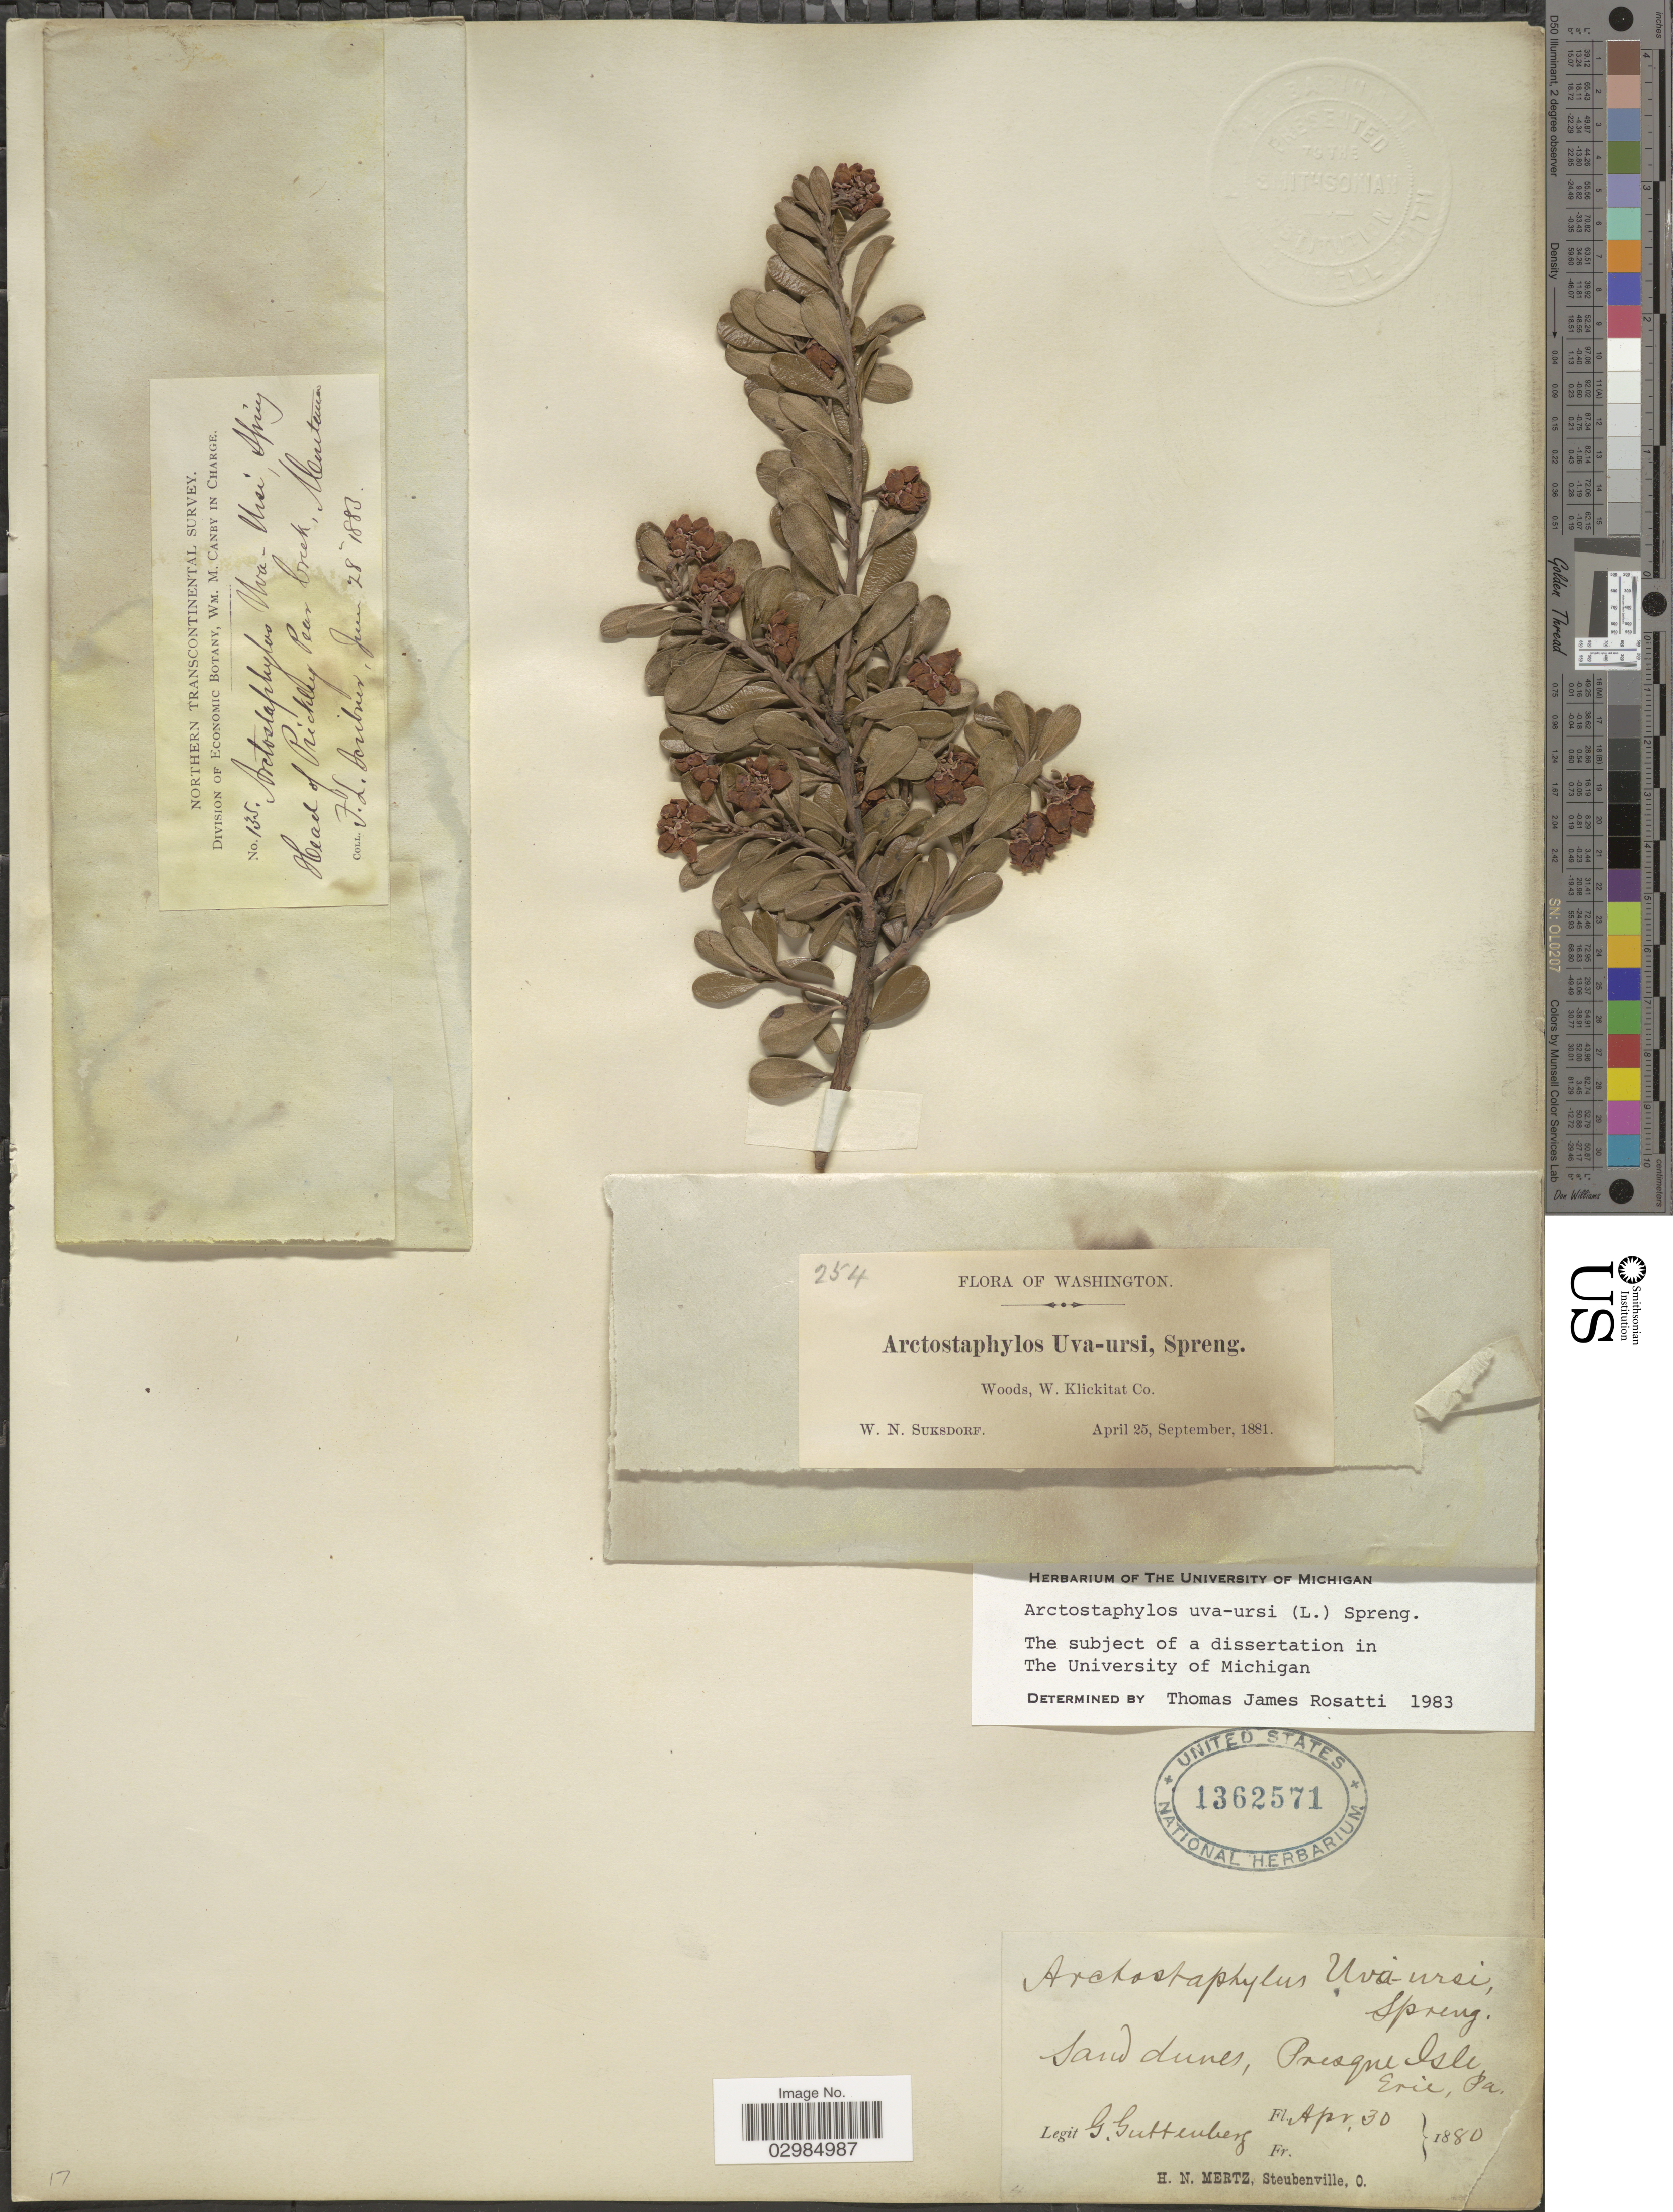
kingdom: Plantae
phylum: Tracheophyta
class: Magnoliopsida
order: Ericales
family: Ericaceae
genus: Arctostaphylos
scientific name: Arctostaphylos uva-ursi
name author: (L.) Spreng.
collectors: W. N. Suksdorf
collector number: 254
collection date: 1881-04-25/1881-09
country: United States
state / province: Washington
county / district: Klickitat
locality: W. Klickitat Co.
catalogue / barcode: US 1362571